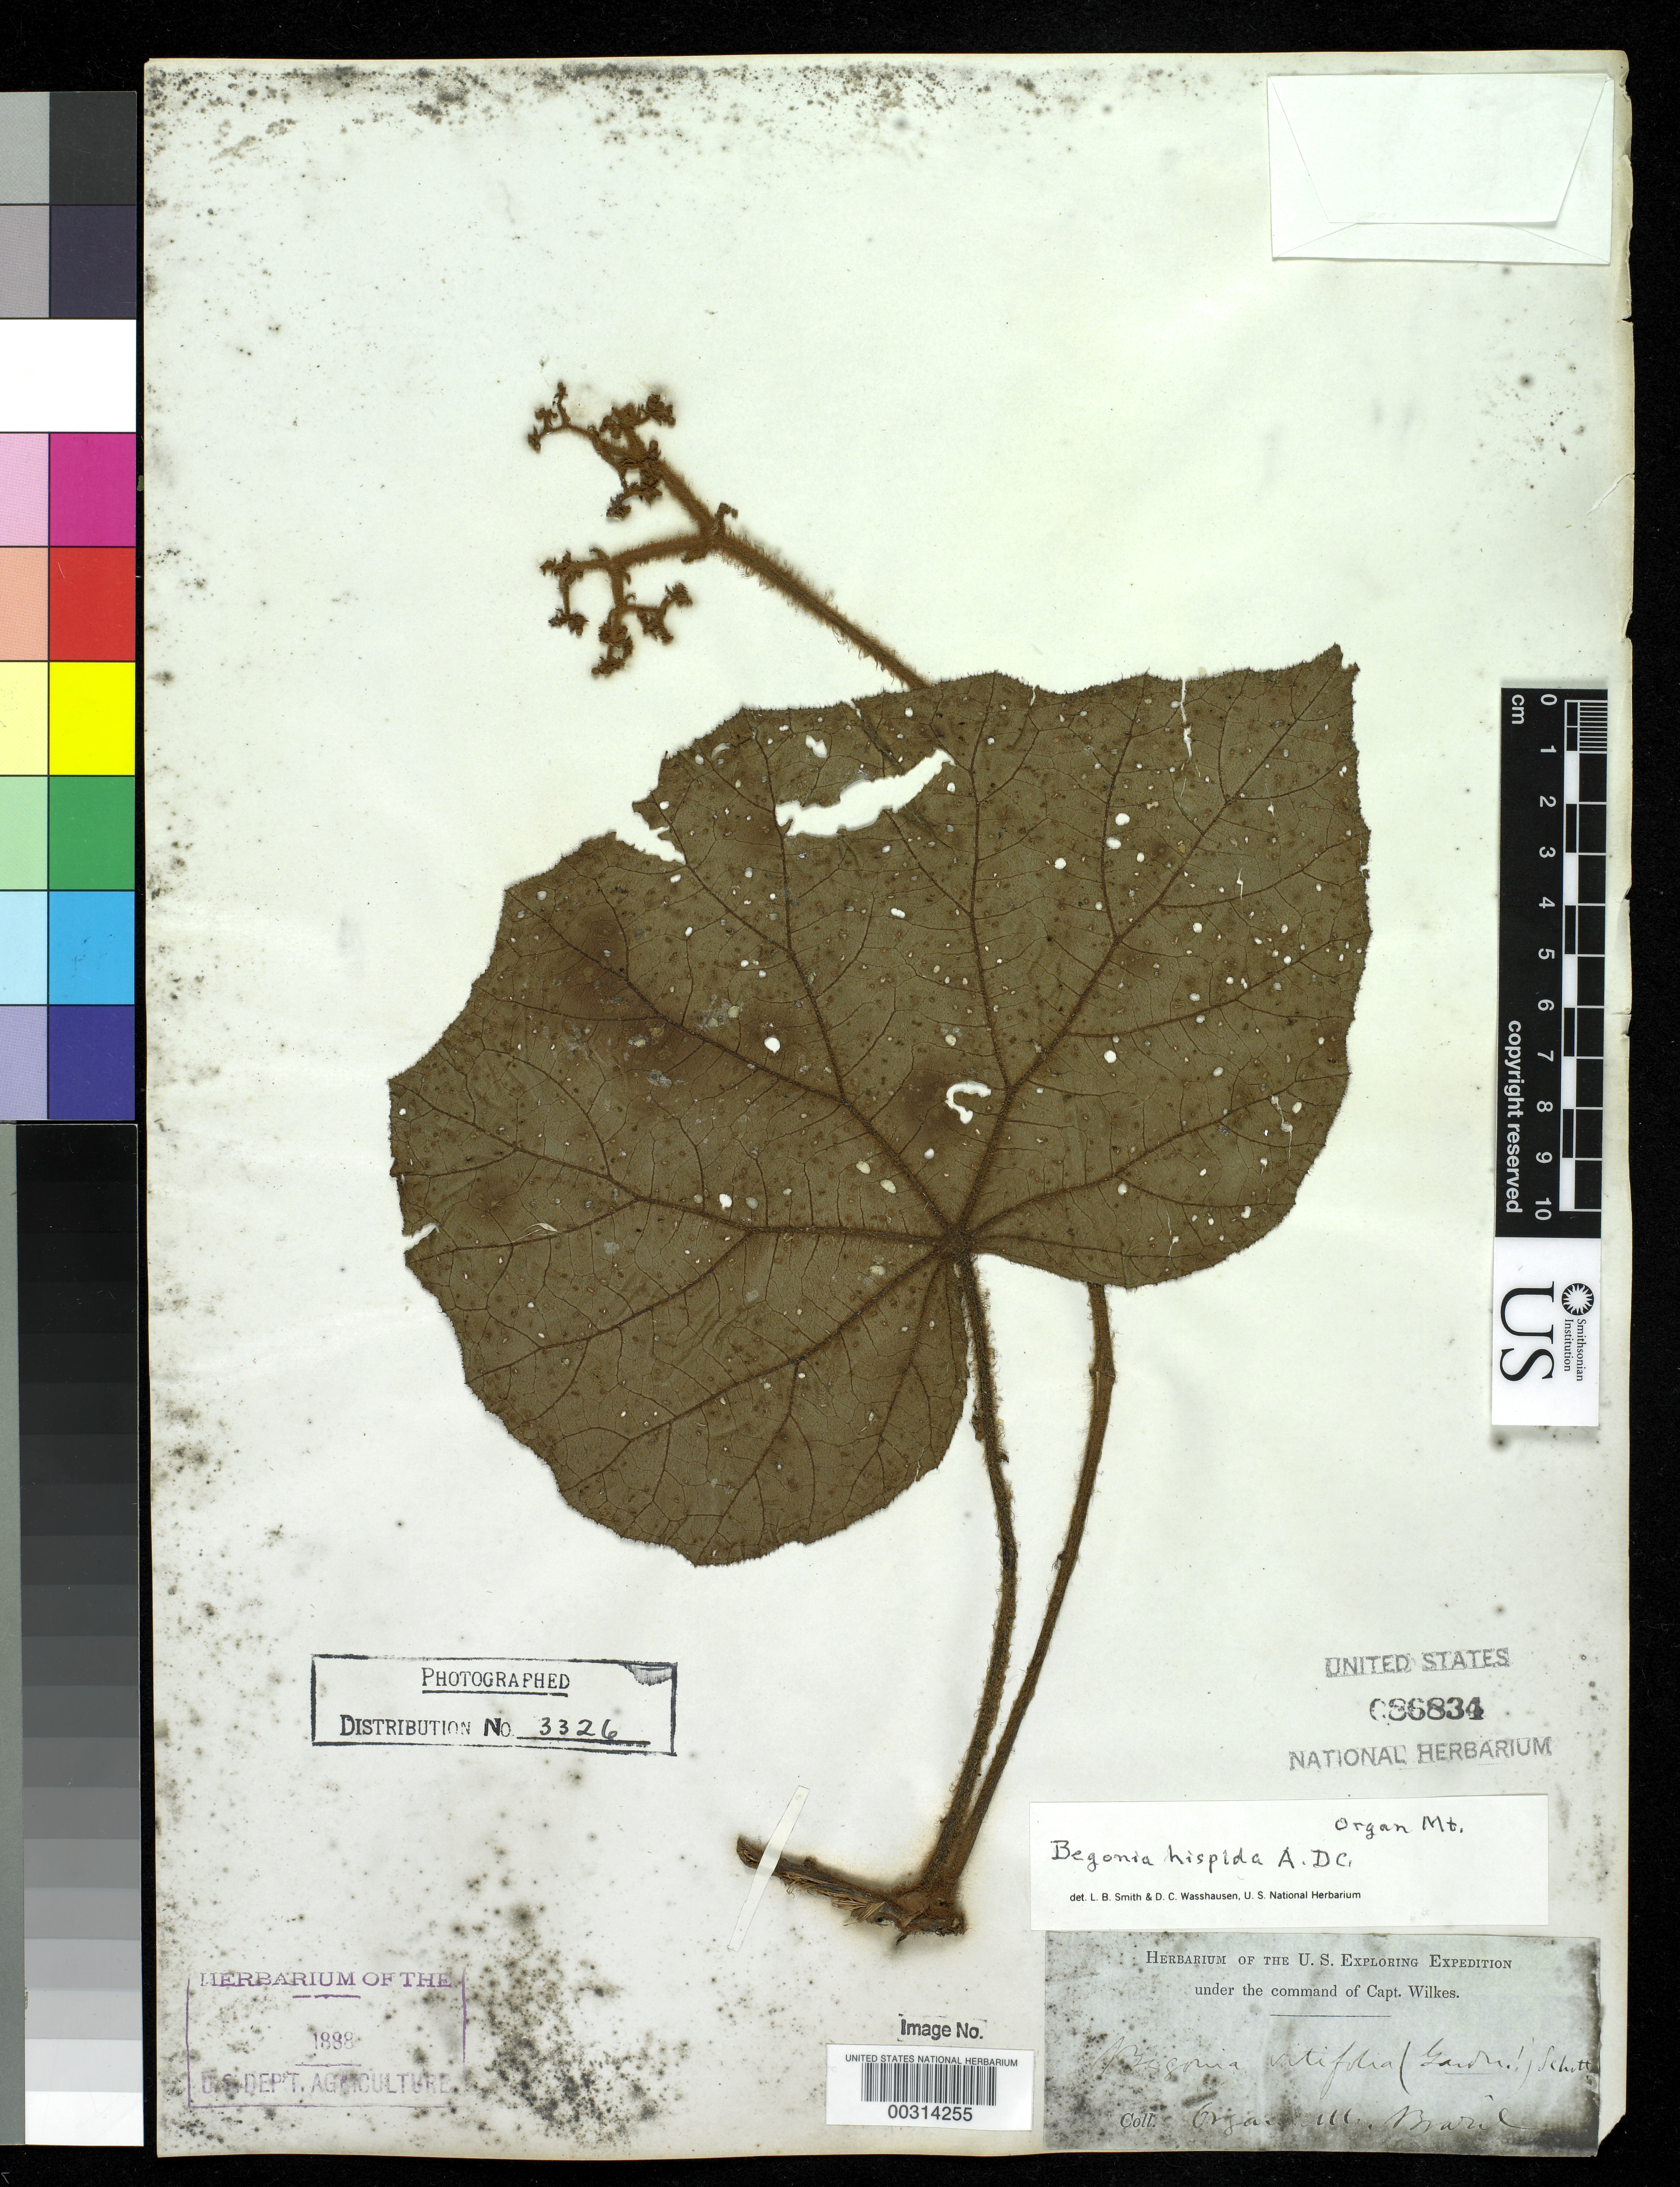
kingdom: Plantae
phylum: Tracheophyta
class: Magnoliopsida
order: Cucurbitales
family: Begoniaceae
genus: Begonia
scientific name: Begonia hispida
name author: Schott ex A. DC.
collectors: Wilkes Explor. Exped.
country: Brazil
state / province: Rio de Janeiro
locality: Organ mountains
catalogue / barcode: US 86834